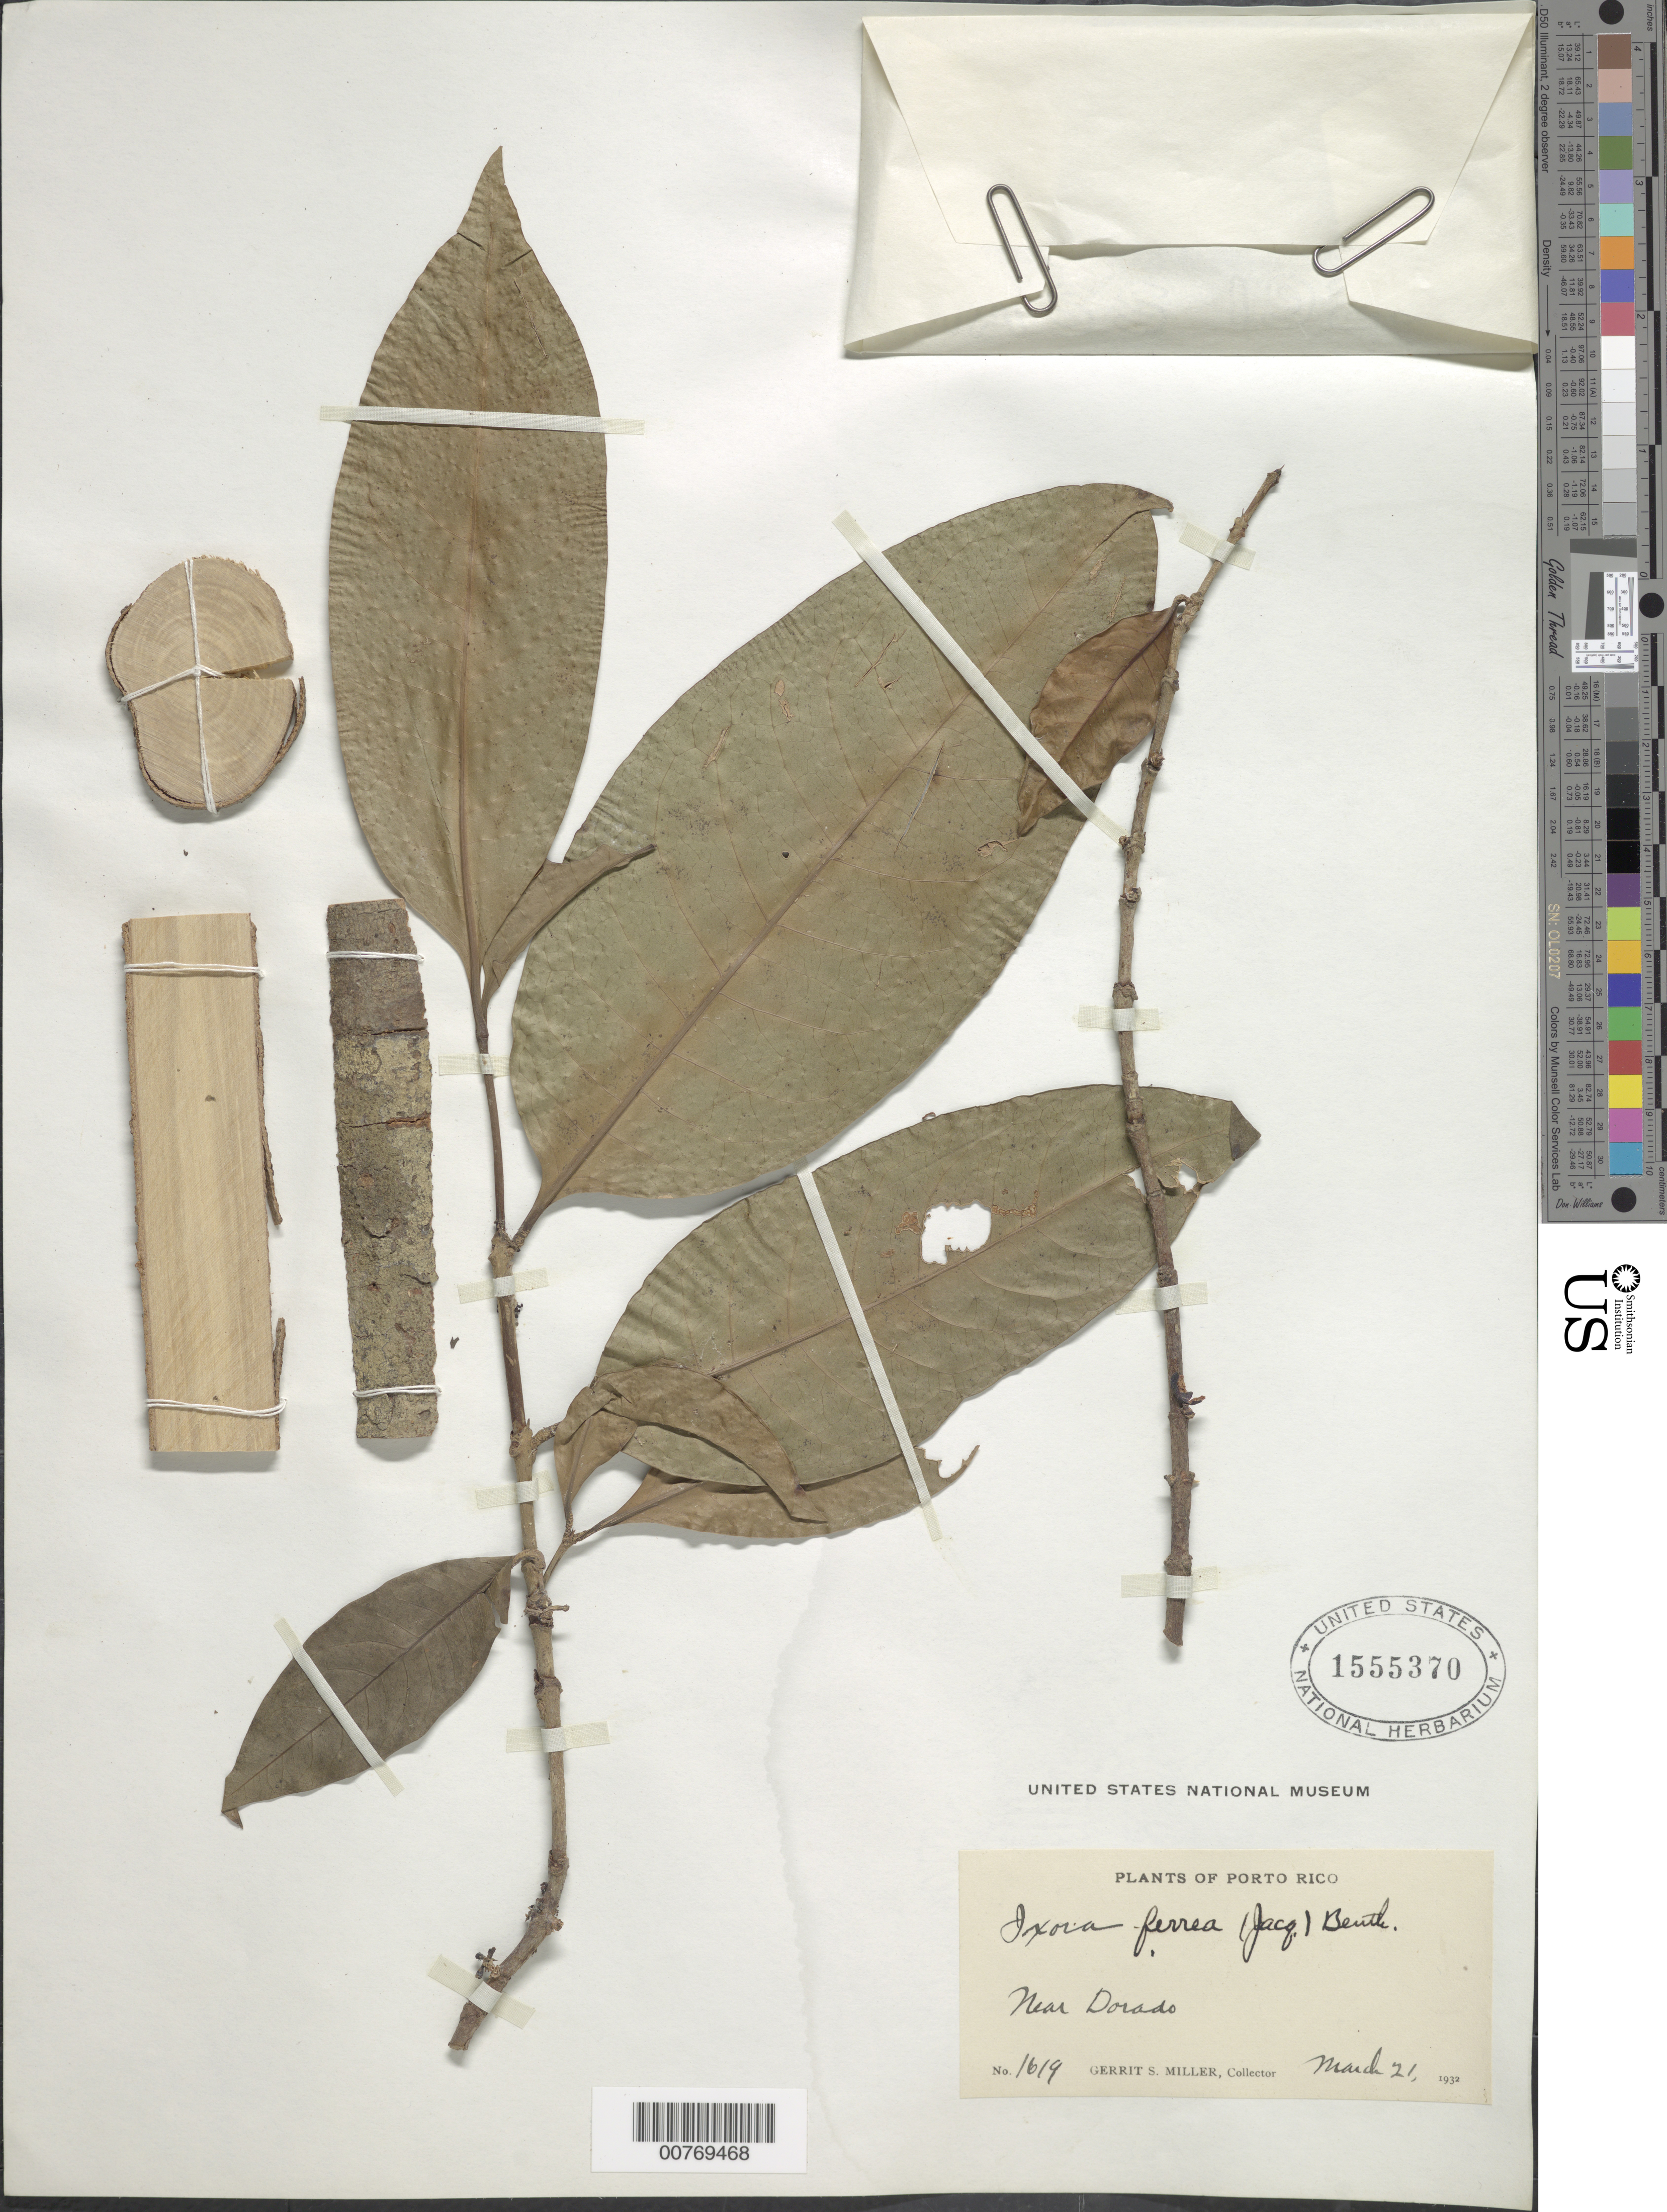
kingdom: Plantae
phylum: Tracheophyta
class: Magnoliopsida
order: Gentianales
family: Rubiaceae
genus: Ixora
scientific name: Ixora ferrea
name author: (Jacq.) Benth.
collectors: G. S. Miller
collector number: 1619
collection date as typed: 21 Mar 1932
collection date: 1932-03-21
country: Puerto Rico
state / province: Dorado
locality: Near Dorado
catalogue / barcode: US 1555370